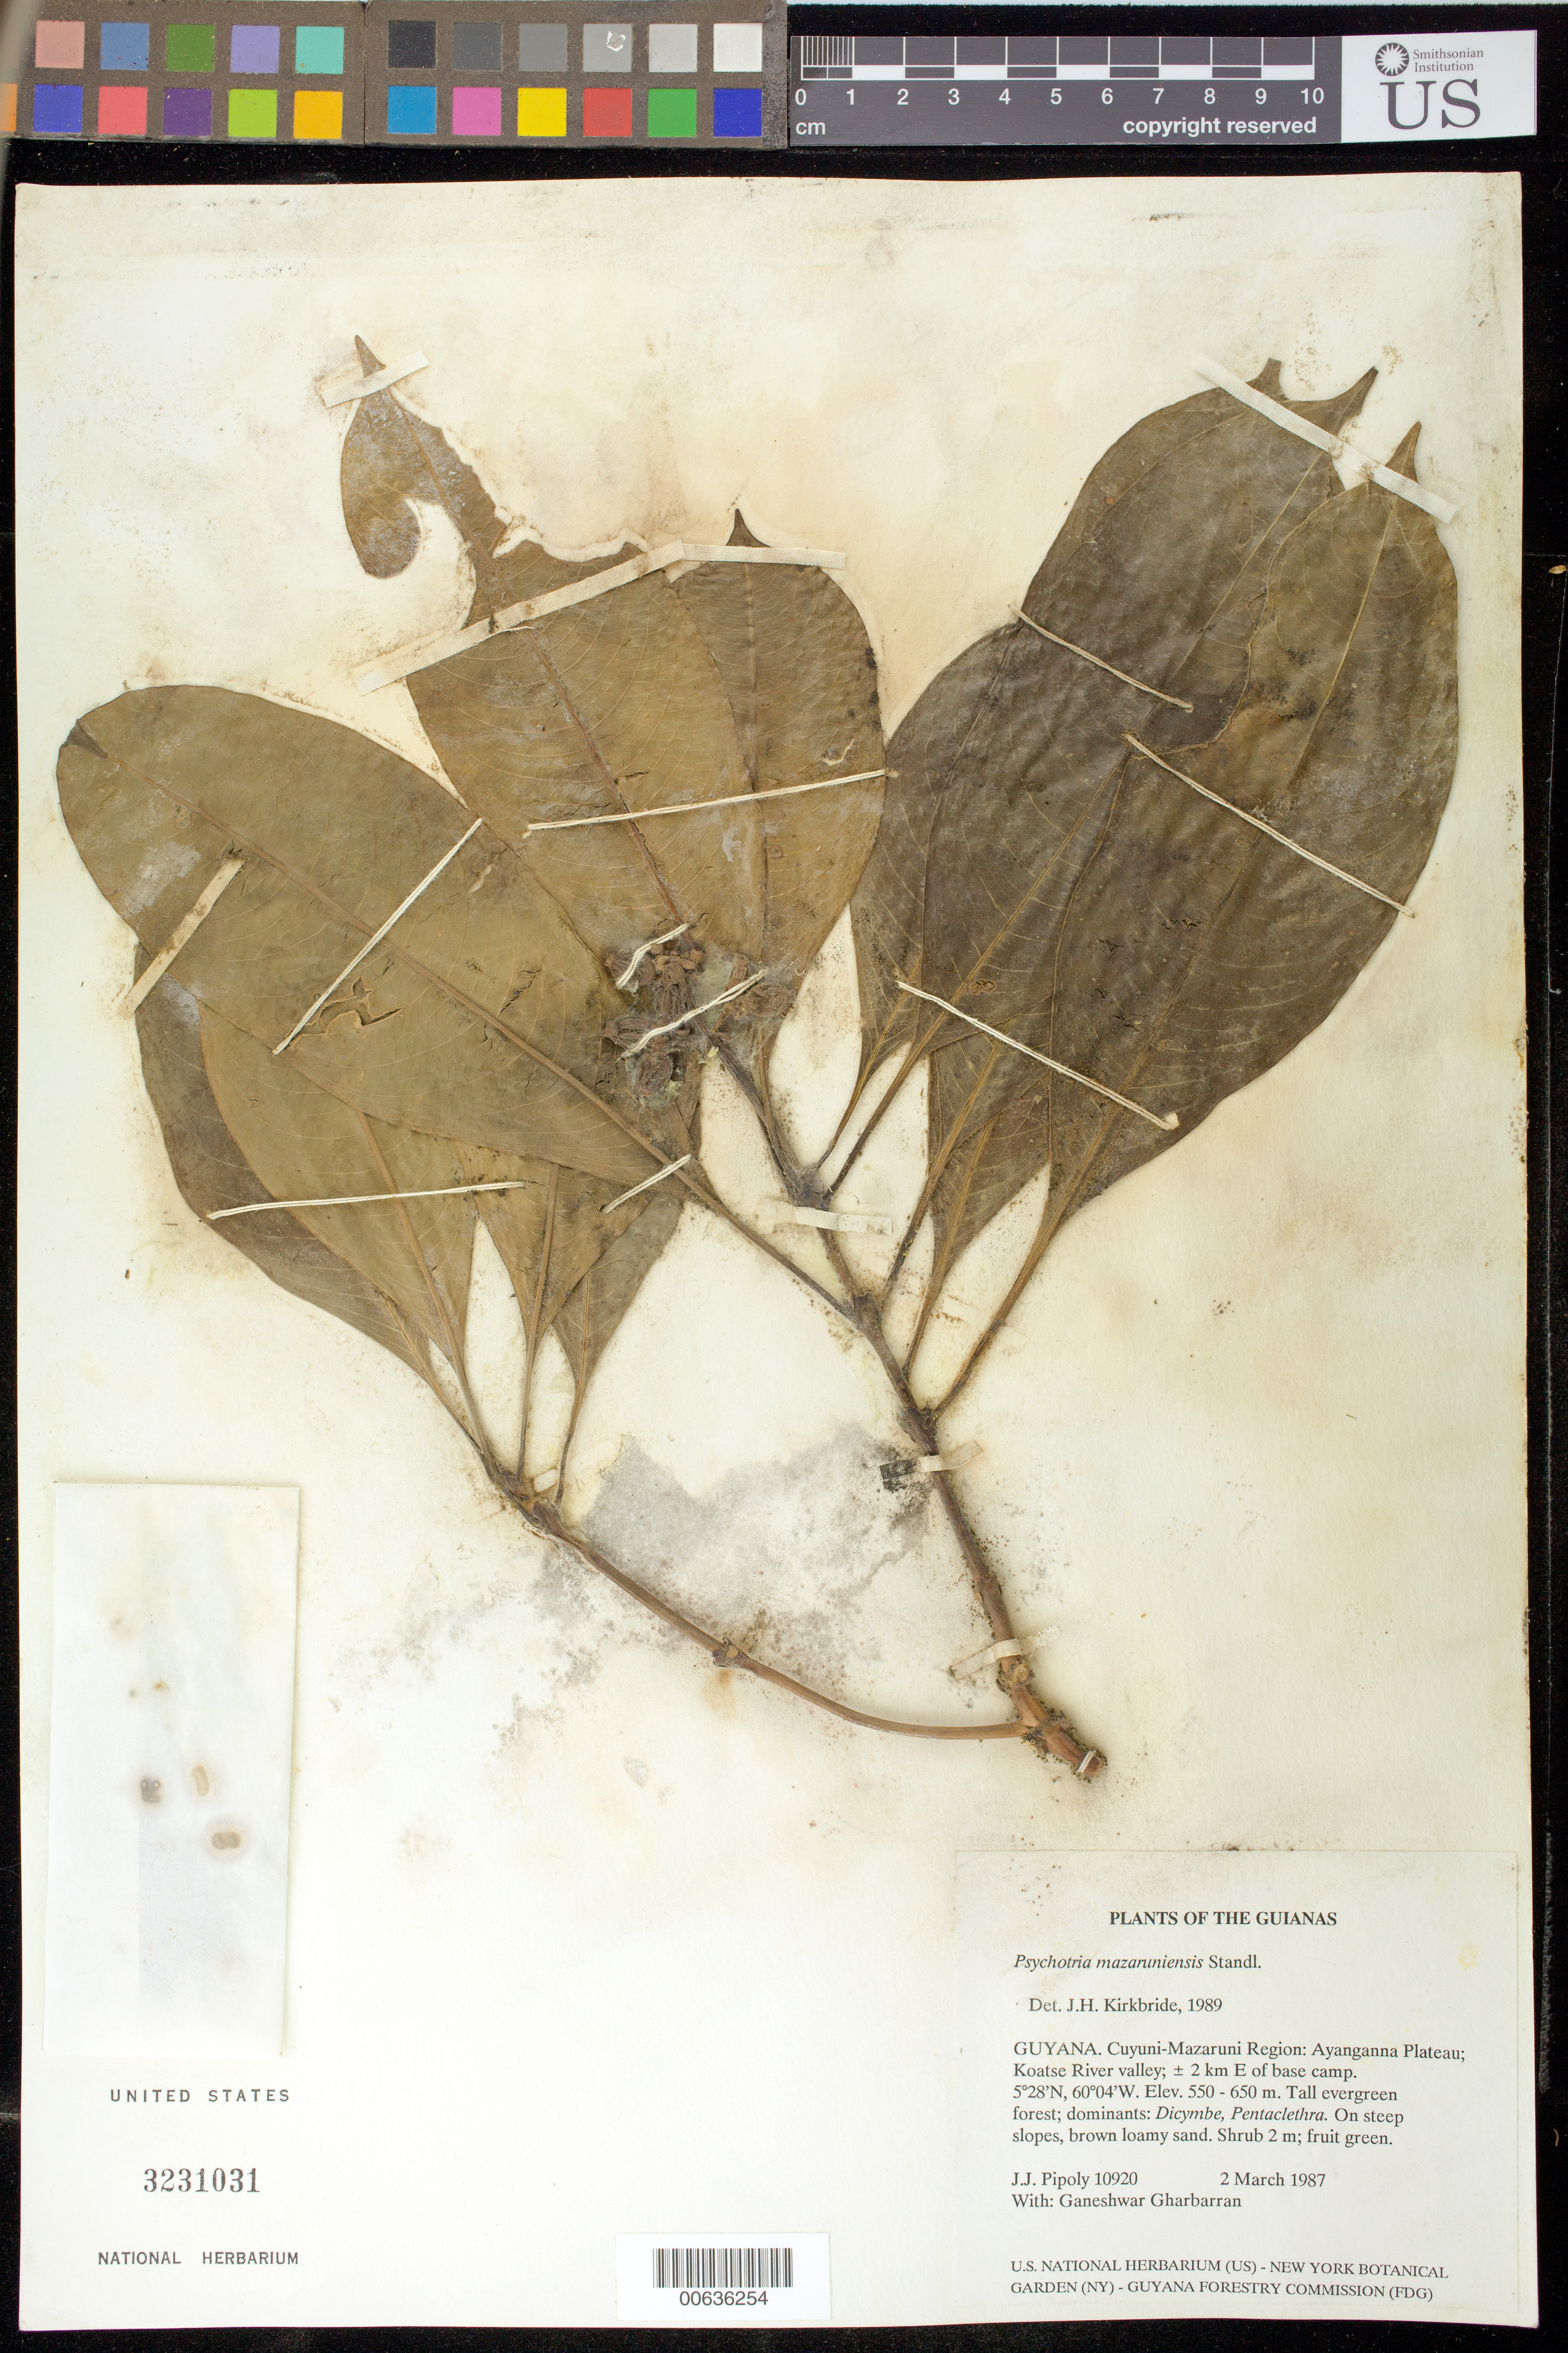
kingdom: Plantae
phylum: Tracheophyta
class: Magnoliopsida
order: Gentianales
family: Rubiaceae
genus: Palicourea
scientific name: Palicourea jenmanii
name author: (Wernham) Delprete & J.H. Kirkbr.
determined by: Kirkbride, J. H., Jr.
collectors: J. J. Pipoly & G. Gharbarran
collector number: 10920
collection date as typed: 2 March 1987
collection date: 1987-03-02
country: Guyana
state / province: Cuyuni-Mazaruni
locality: Ayanganna Plateau; Koatse River valley; ± 2 km E of base camp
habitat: Tall evergreen forest; dominants: Dicymbe, Pentaclethra. On steep slopes, brown loamy sand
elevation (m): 550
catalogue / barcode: US 3231031